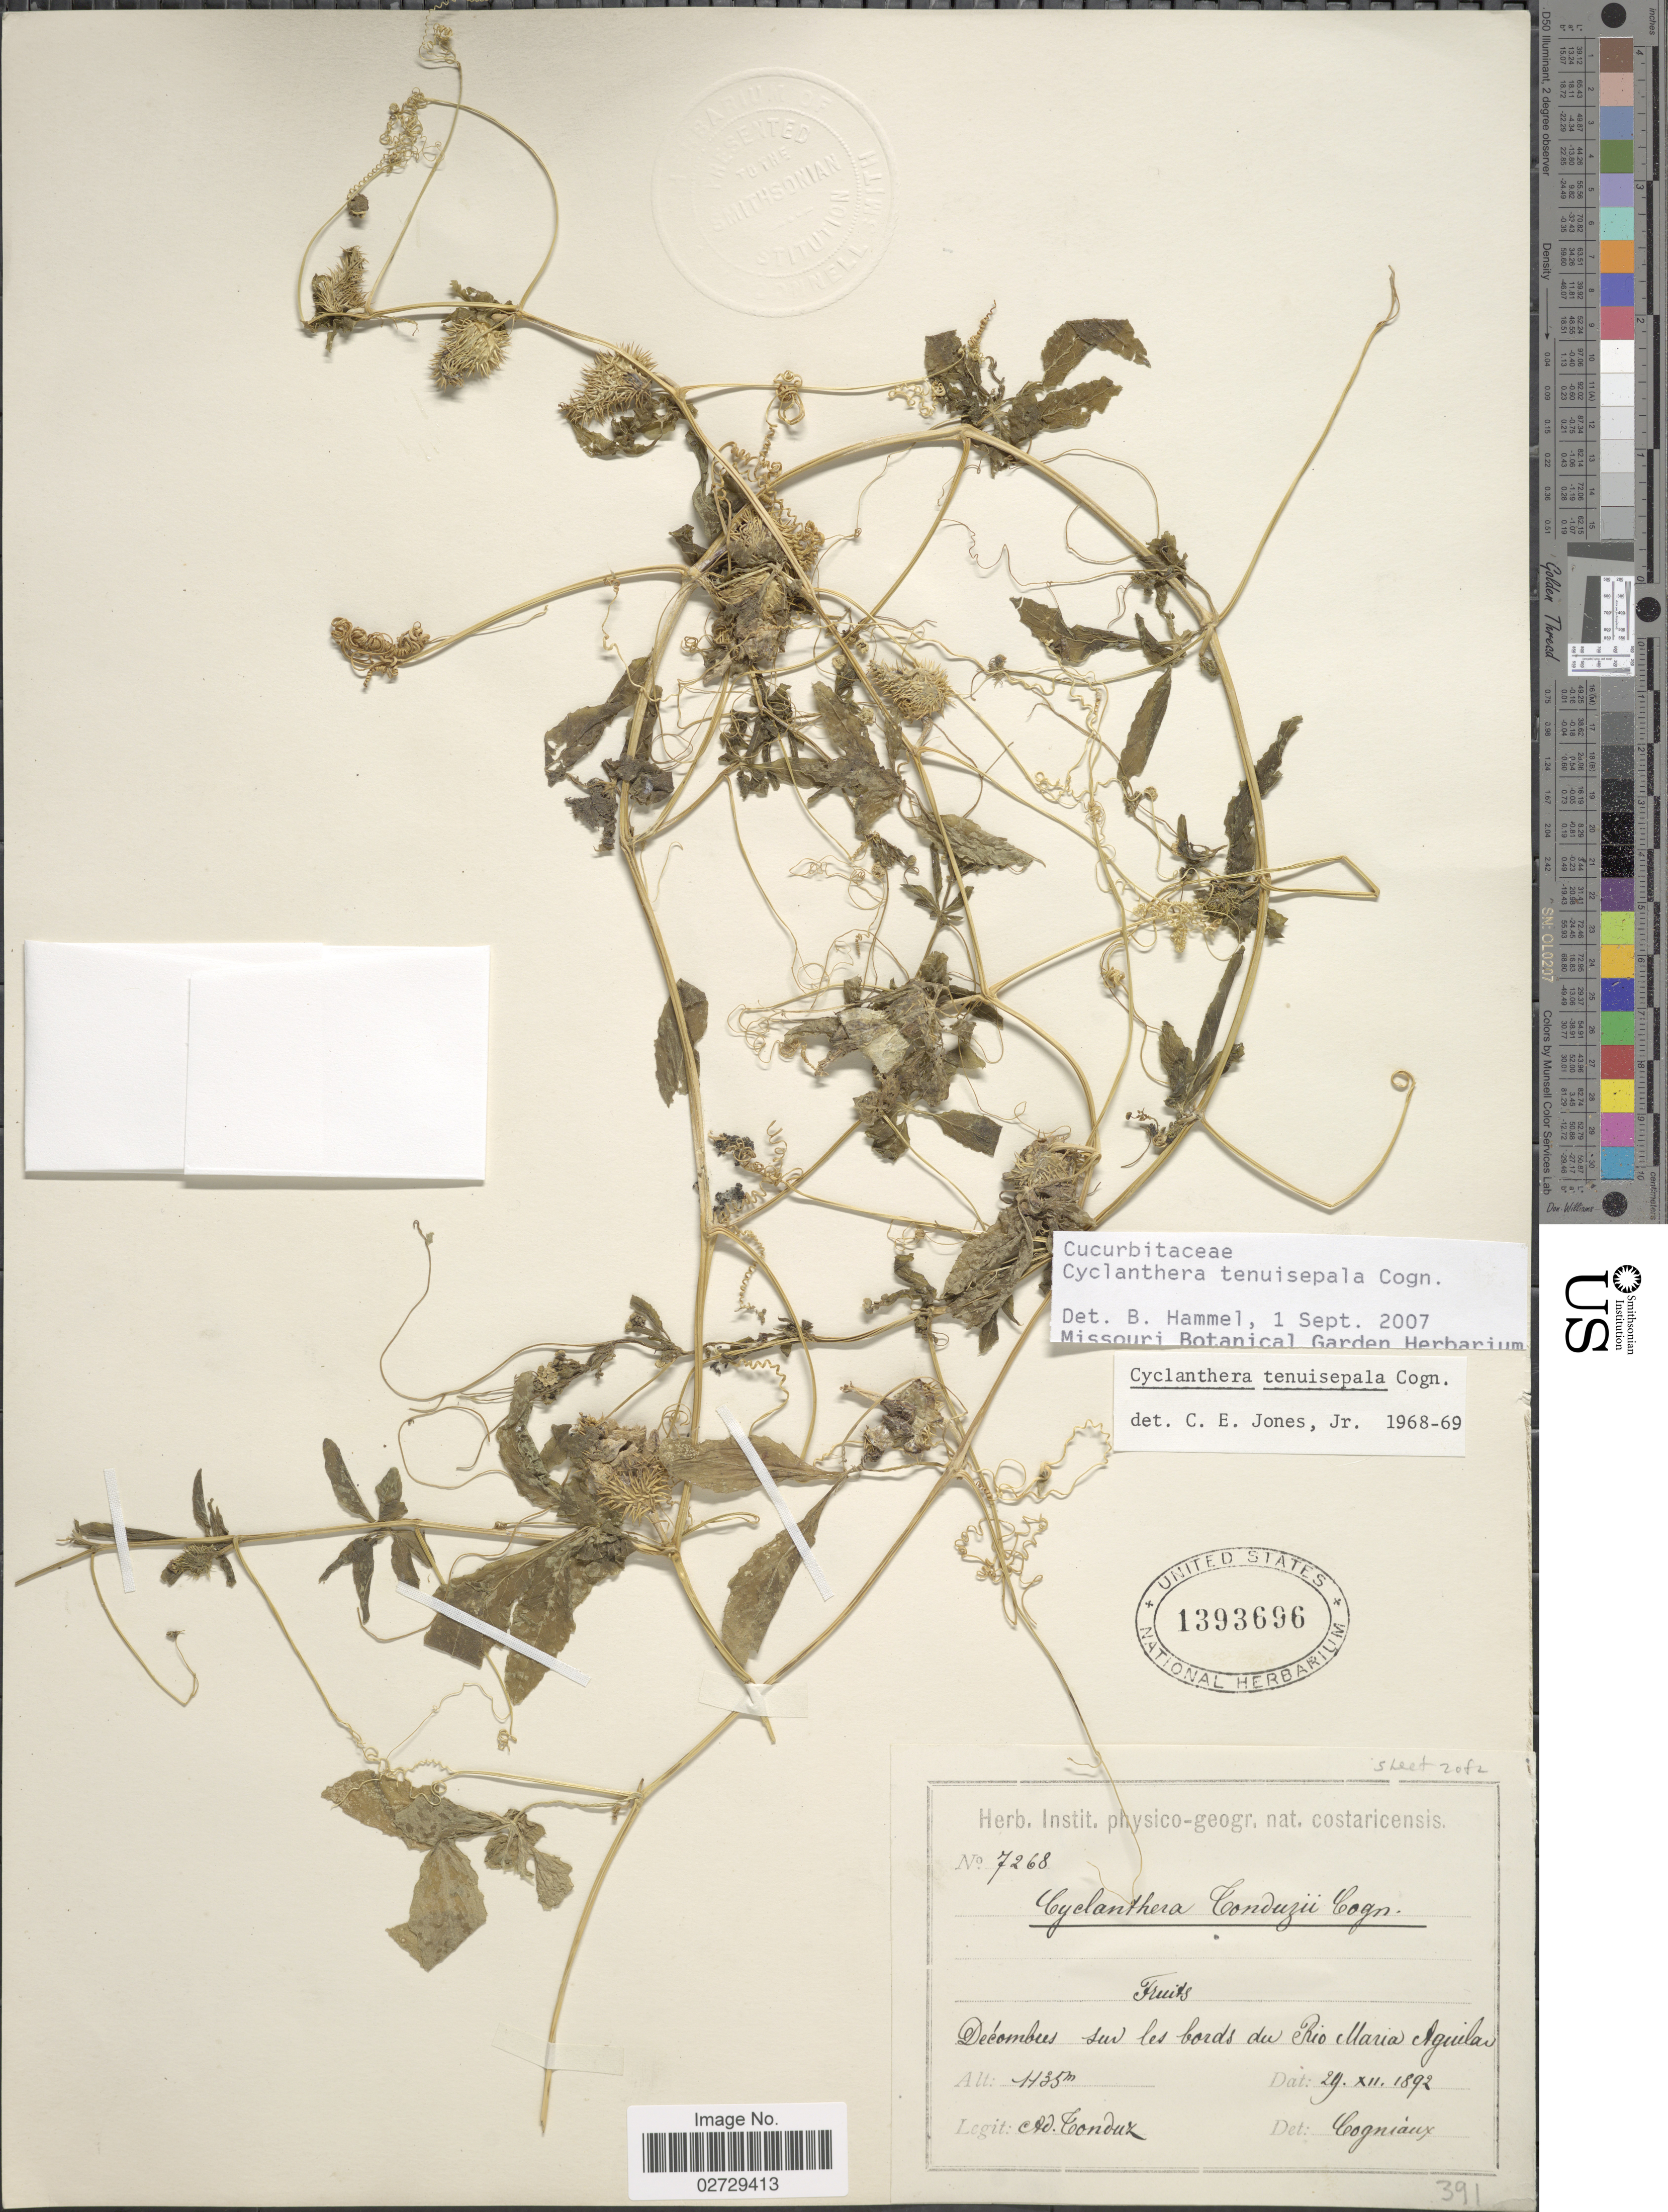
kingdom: Plantae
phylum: Tracheophyta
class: Magnoliopsida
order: Cucurbitales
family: Cucurbitaceae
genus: Cyclanthera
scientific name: Cyclanthera tenuisepala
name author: Cogn.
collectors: A. Tonduz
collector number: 7268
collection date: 1892-12-29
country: Costa Rica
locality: Decombus sur les bords du Rio Maria Aguilar.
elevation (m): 1135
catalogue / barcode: US 1393696